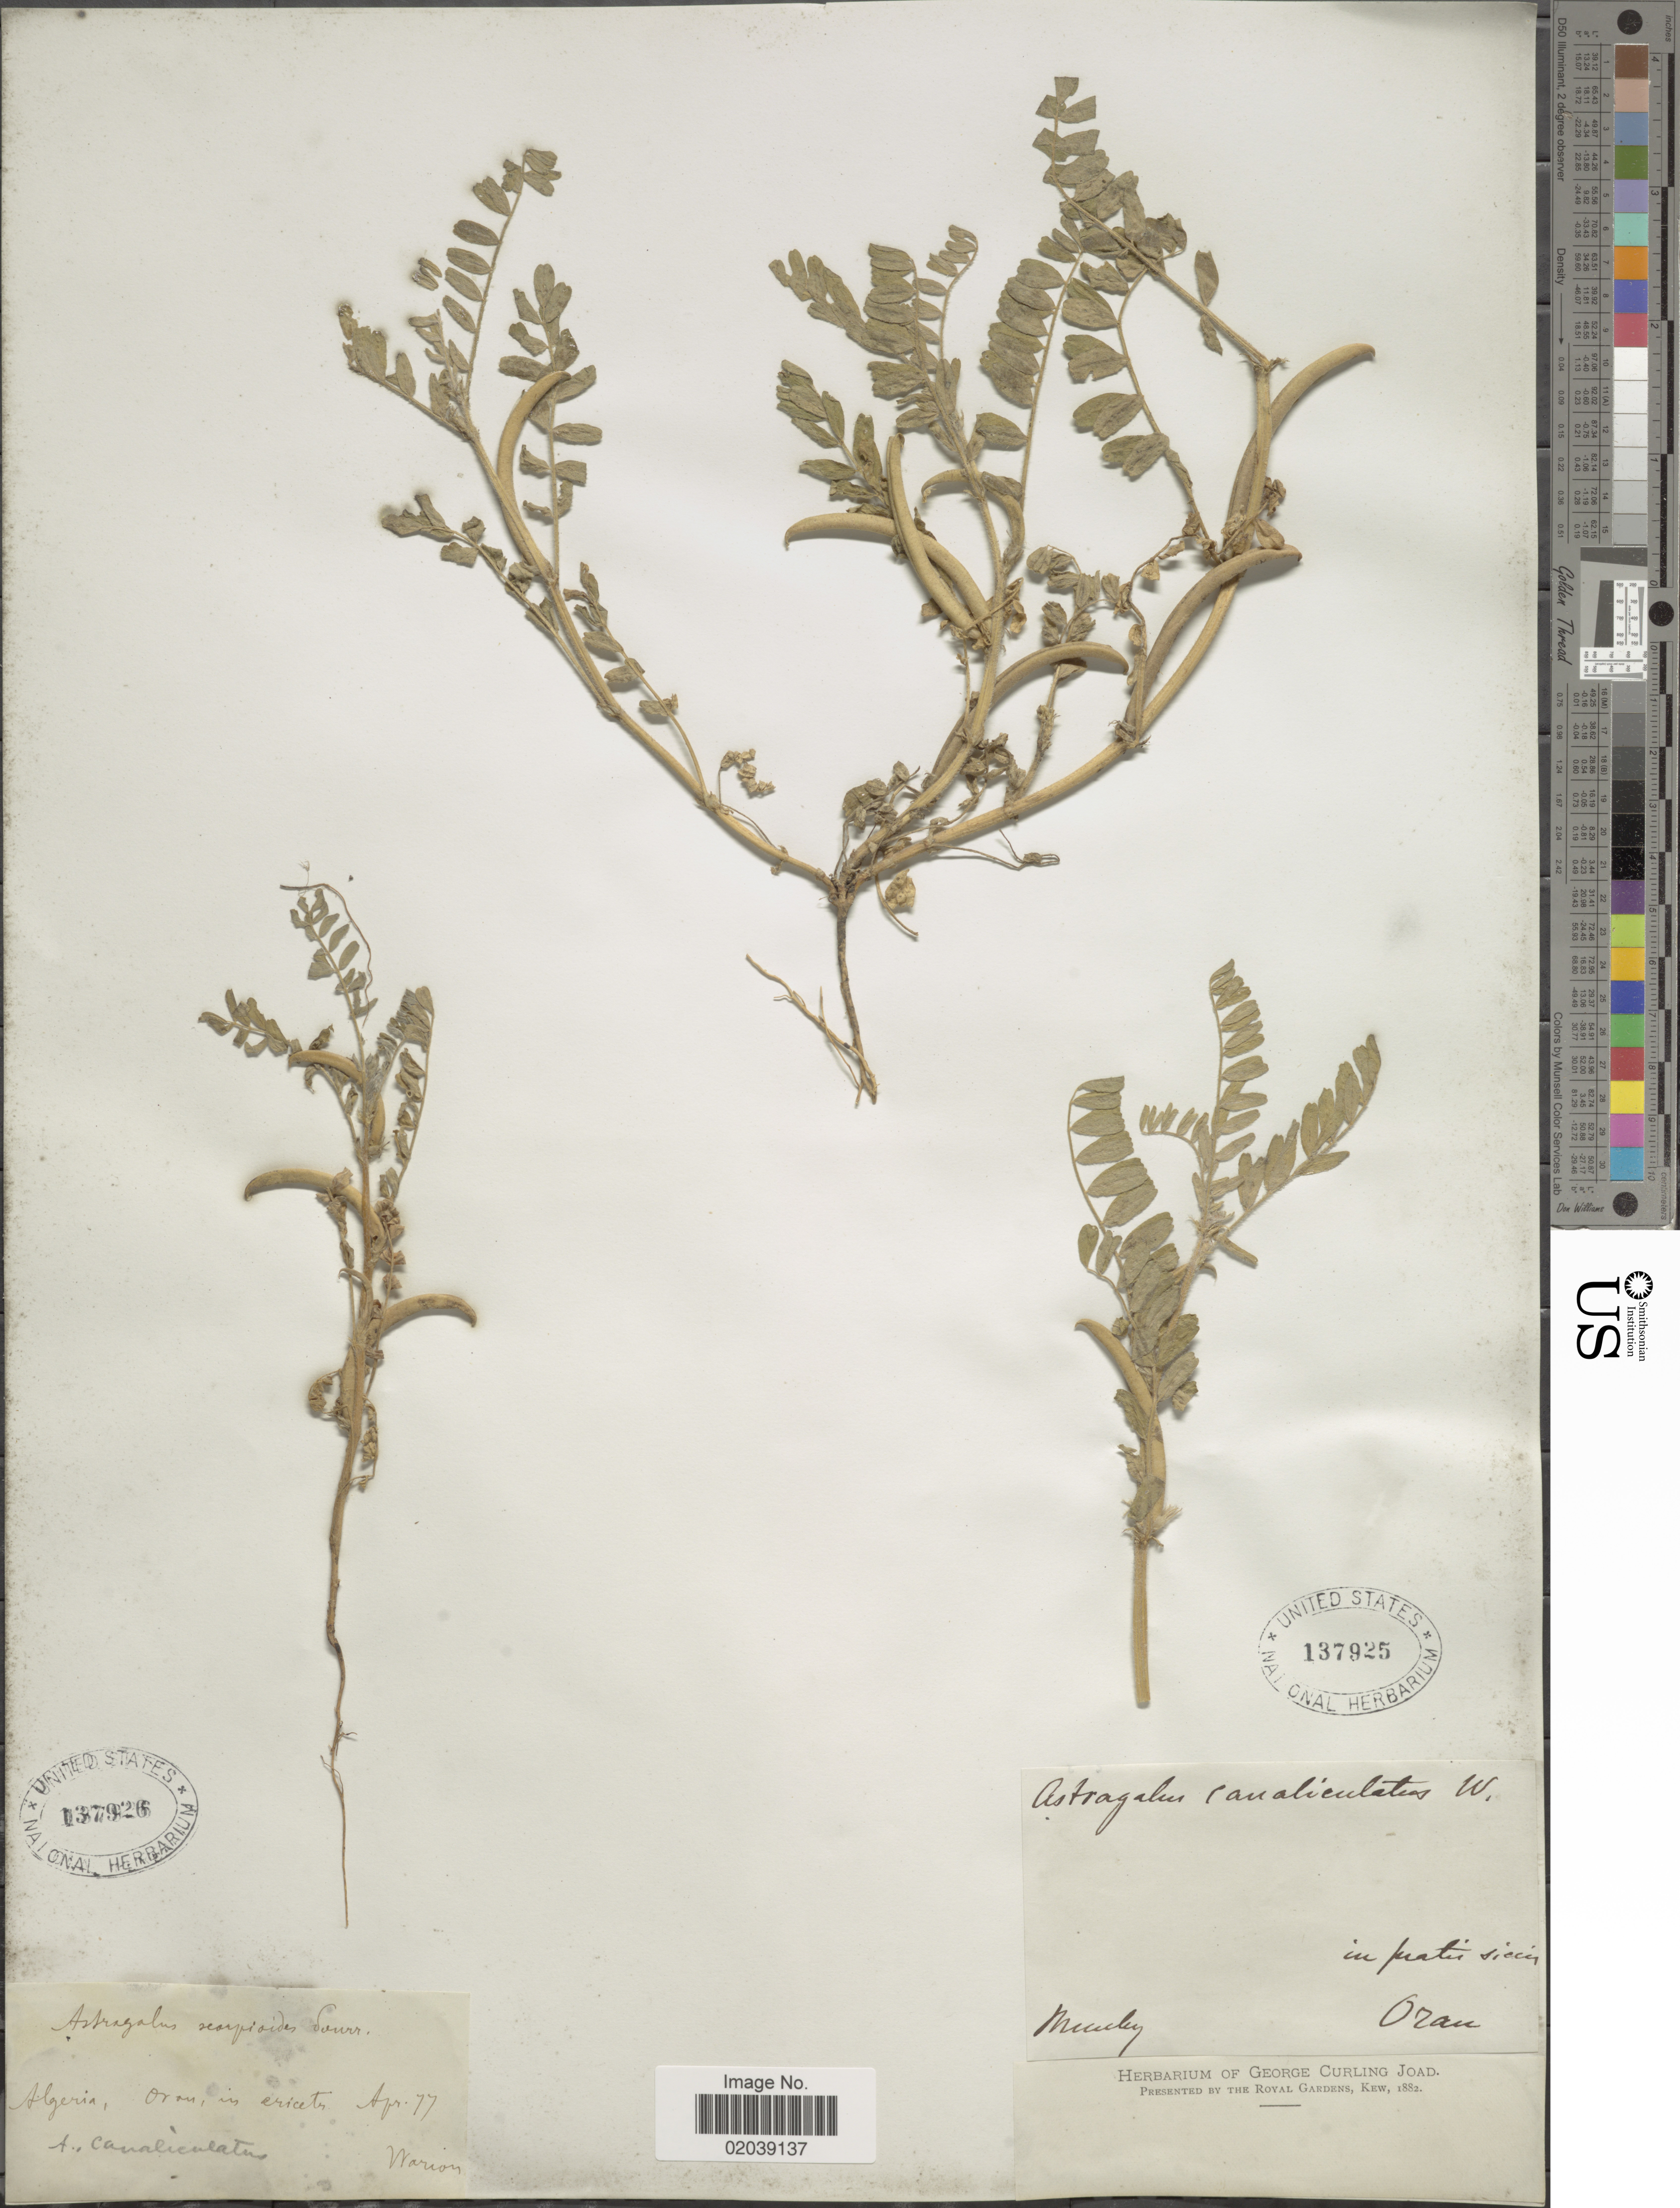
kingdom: Plantae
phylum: Tracheophyta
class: Magnoliopsida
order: Fabales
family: Fabaceae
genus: Astragalus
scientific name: Astragalus canaliculatus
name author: Willd.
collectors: Munby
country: Algeria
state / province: Oran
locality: In pratis siccis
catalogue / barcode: US 137925-2